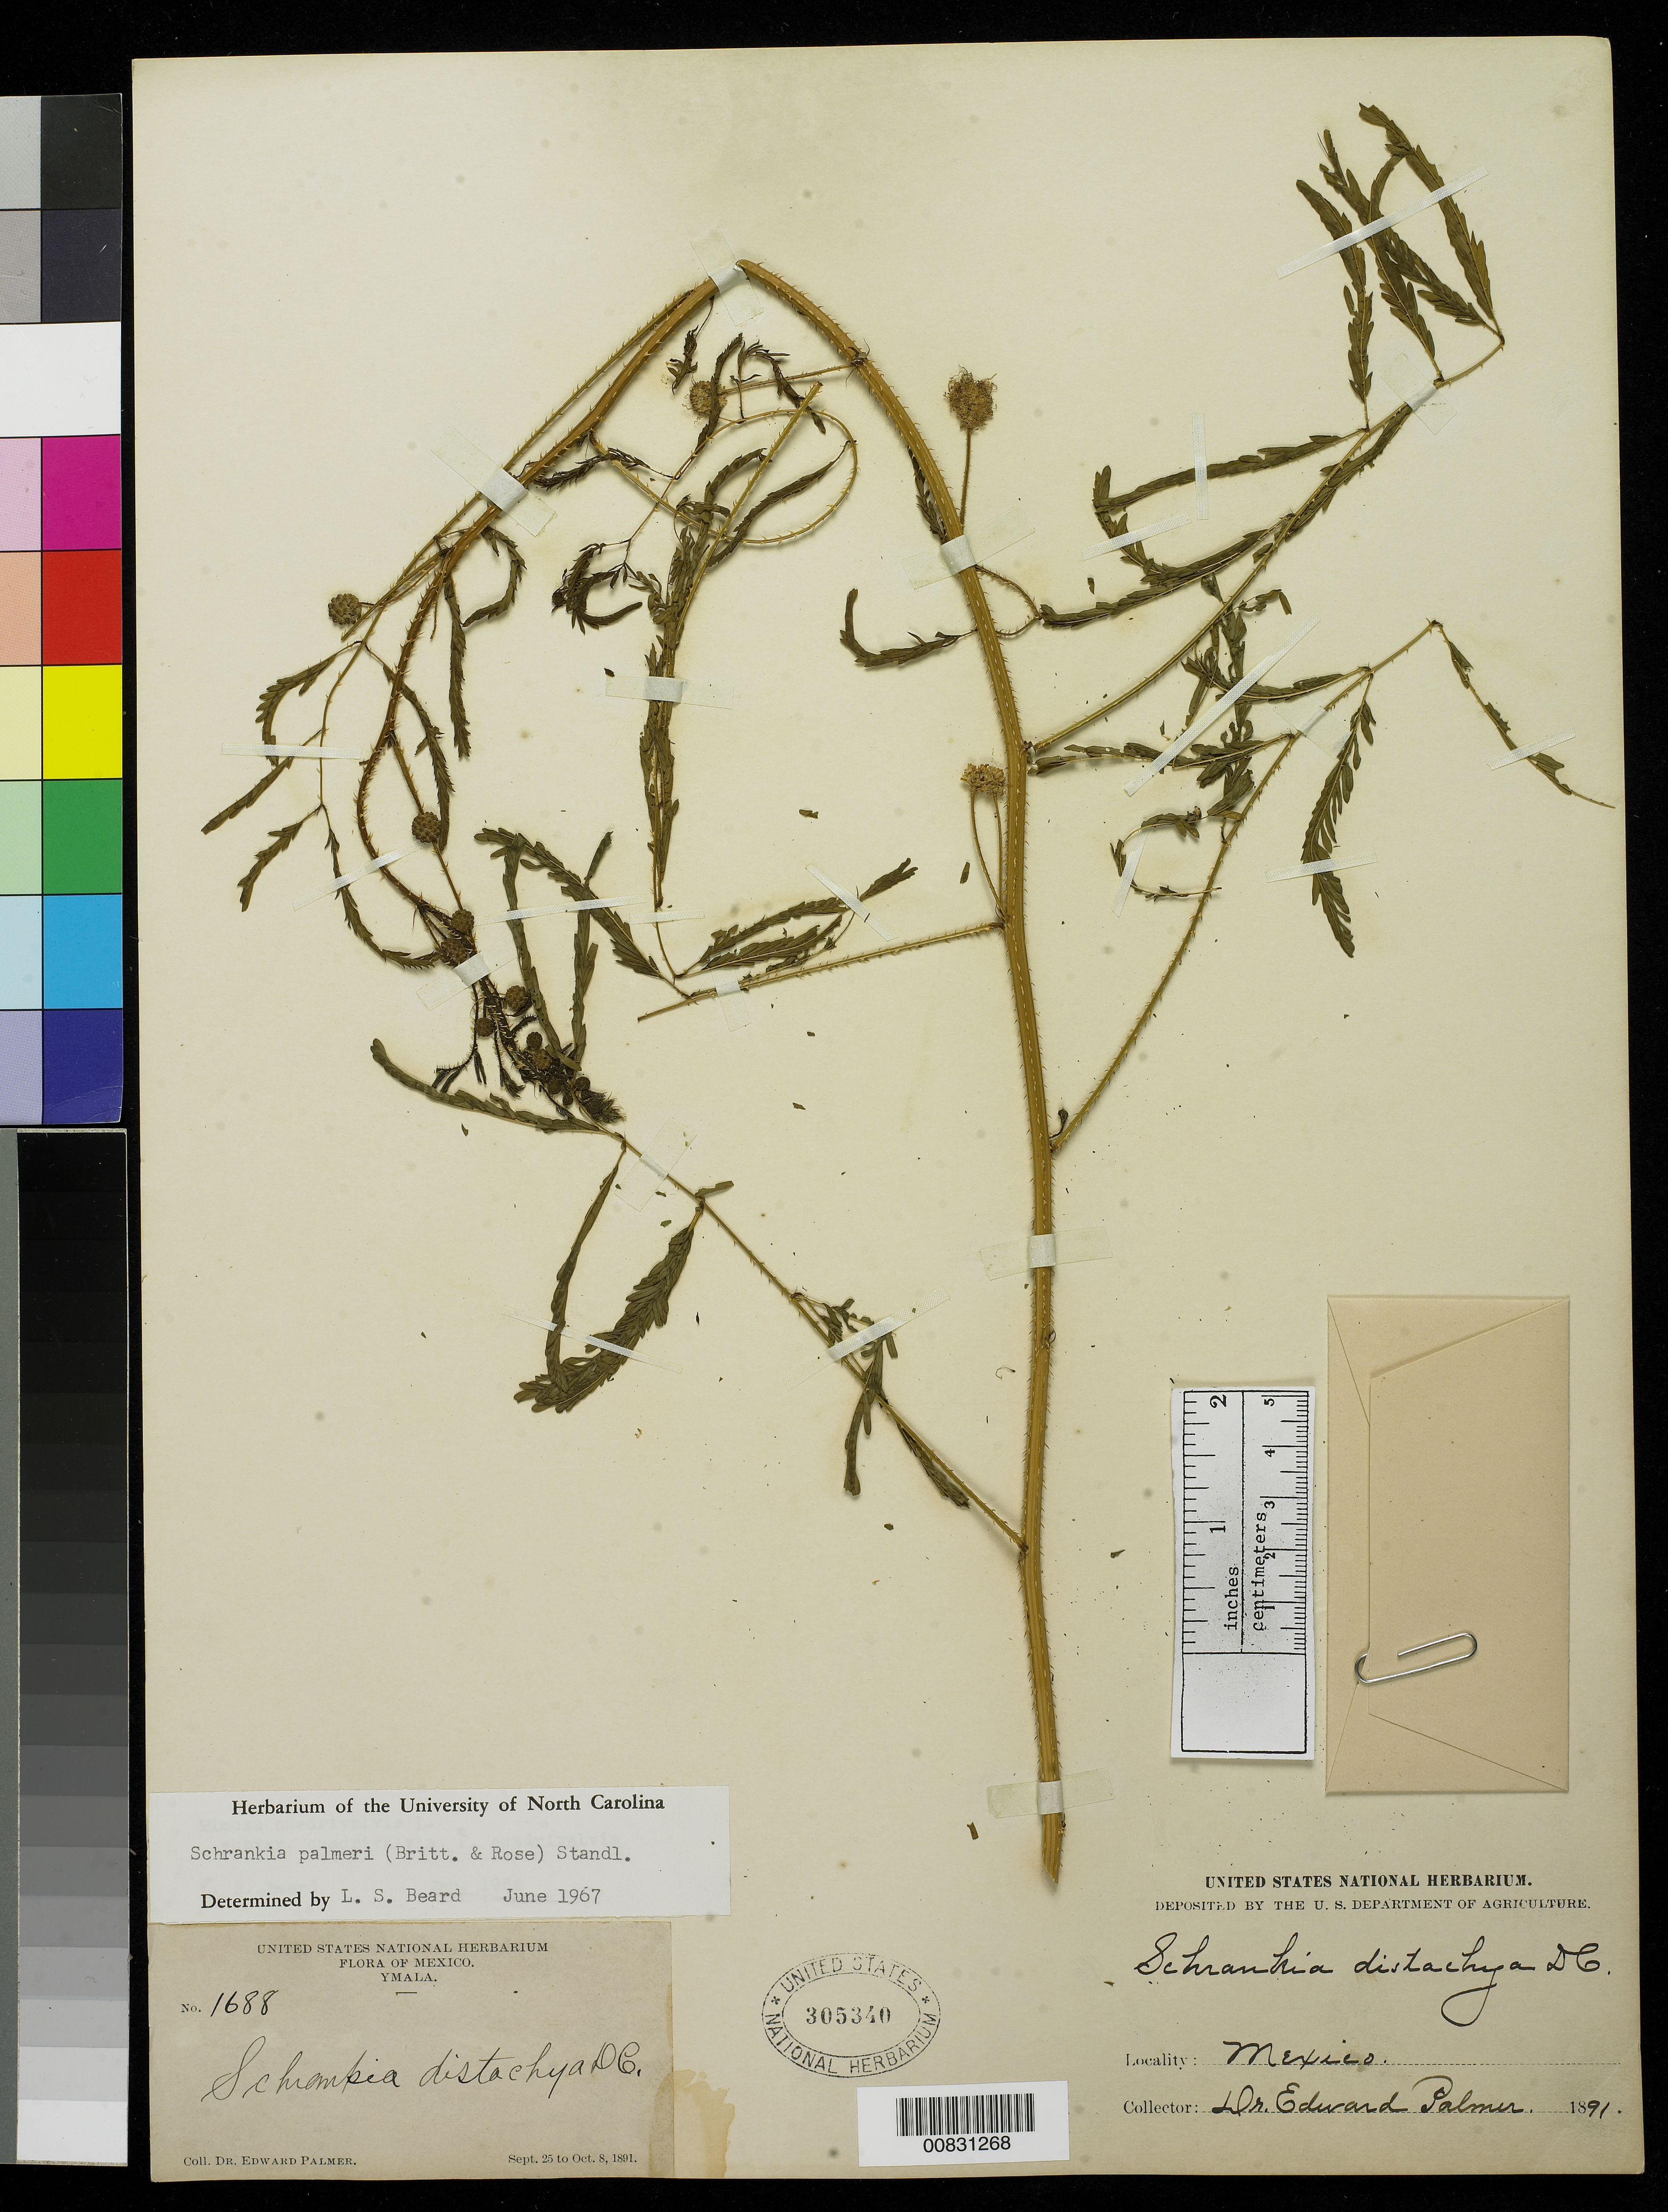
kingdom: Plantae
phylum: Tracheophyta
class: Magnoliopsida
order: Fabales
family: Fabaceae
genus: Mimosa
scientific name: Mimosa palmeri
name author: Rose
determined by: Strong, M. T., (US), Smithsonian Institution - National Museum of Natural History (UNITED STATES)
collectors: E. Palmer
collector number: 1688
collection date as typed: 25 Sep 1891 to 08 Oct 1891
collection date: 1891-09-25/1891-10-08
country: Mexico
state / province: Sinaloa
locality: Ymala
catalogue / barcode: US 305340